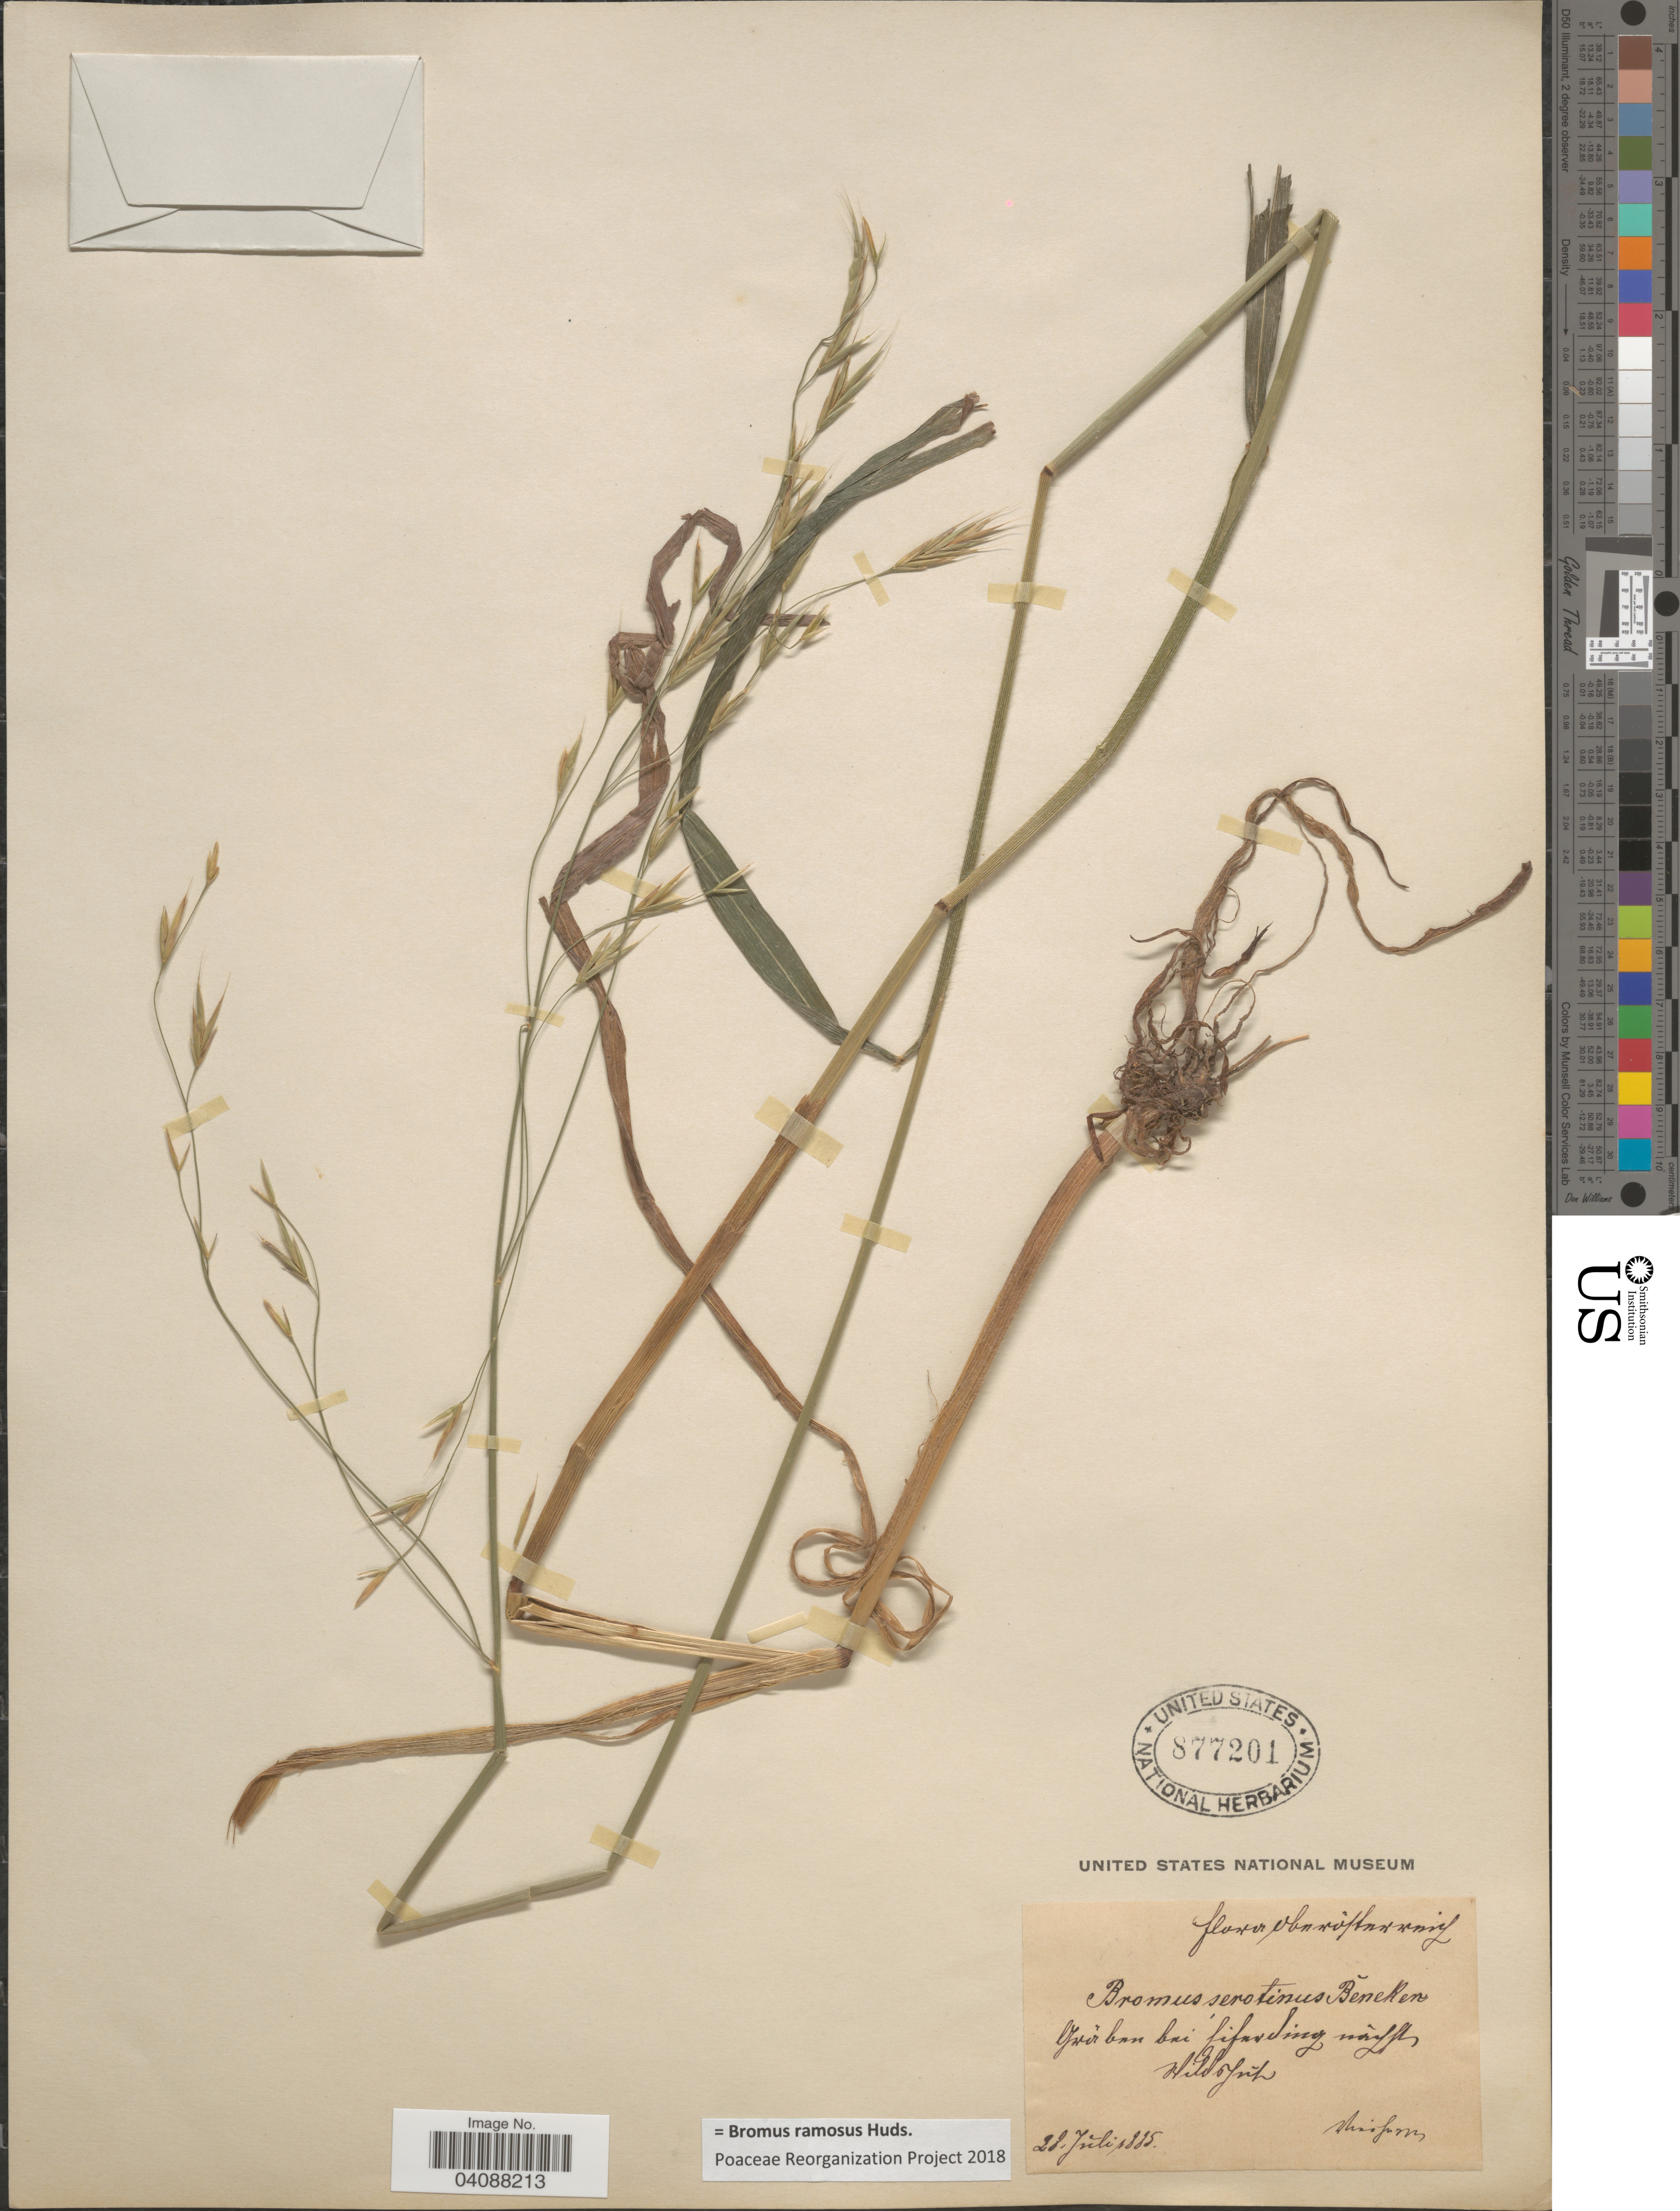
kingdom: Plantae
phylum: Tracheophyta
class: Liliopsida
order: Poales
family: Poaceae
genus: Bromus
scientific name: Bromus ramosus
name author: Huds.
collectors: F. Vierhapper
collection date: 1885-07-28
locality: Grüban bei fifarding nördft Hildorfník. [interpreted]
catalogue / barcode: US 877201